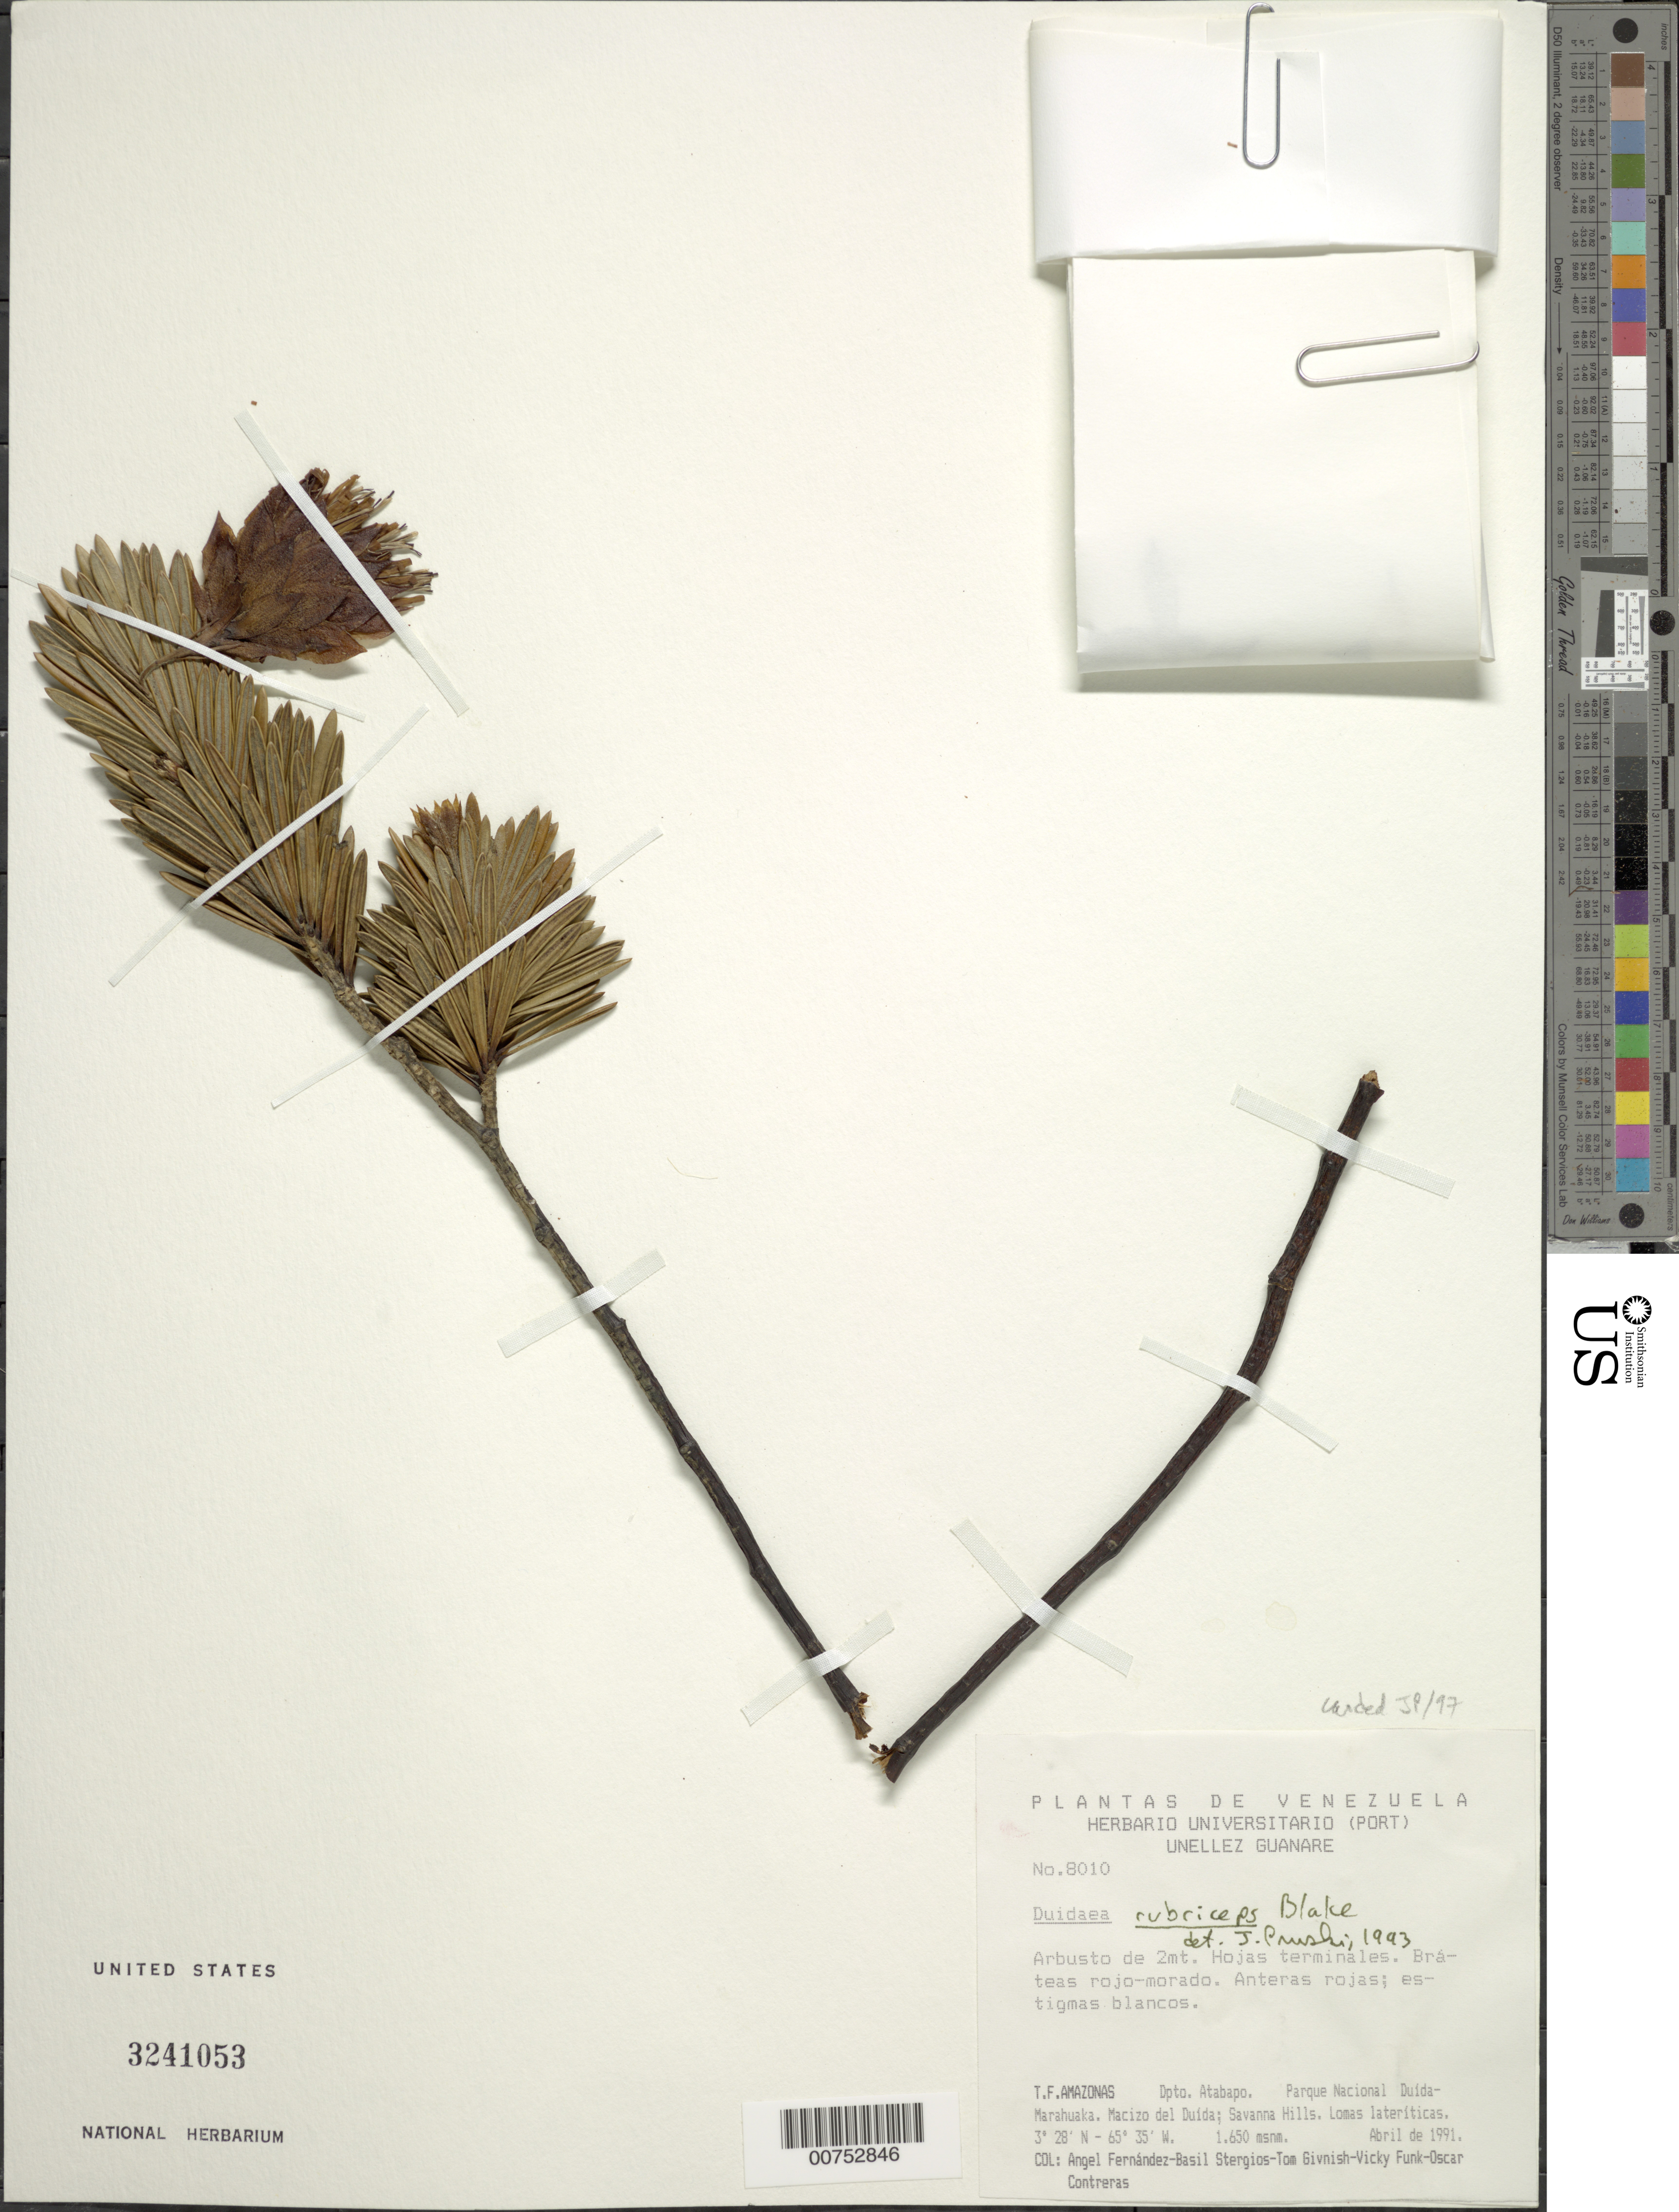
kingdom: Plantae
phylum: Tracheophyta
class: Magnoliopsida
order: Asterales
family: Asteraceae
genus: Duidaea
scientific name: Duidaea rubriceps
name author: S.F. Blake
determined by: Pruski, J. F.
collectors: A. Fernández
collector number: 8010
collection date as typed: Apr-90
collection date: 1990-04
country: Venezuela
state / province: Amazonas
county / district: Atabapo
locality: Parque Nacional Duída-Marahuaka, Macizo del Duída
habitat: Savanna hills, lateritic hills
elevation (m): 1650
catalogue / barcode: US 3241053